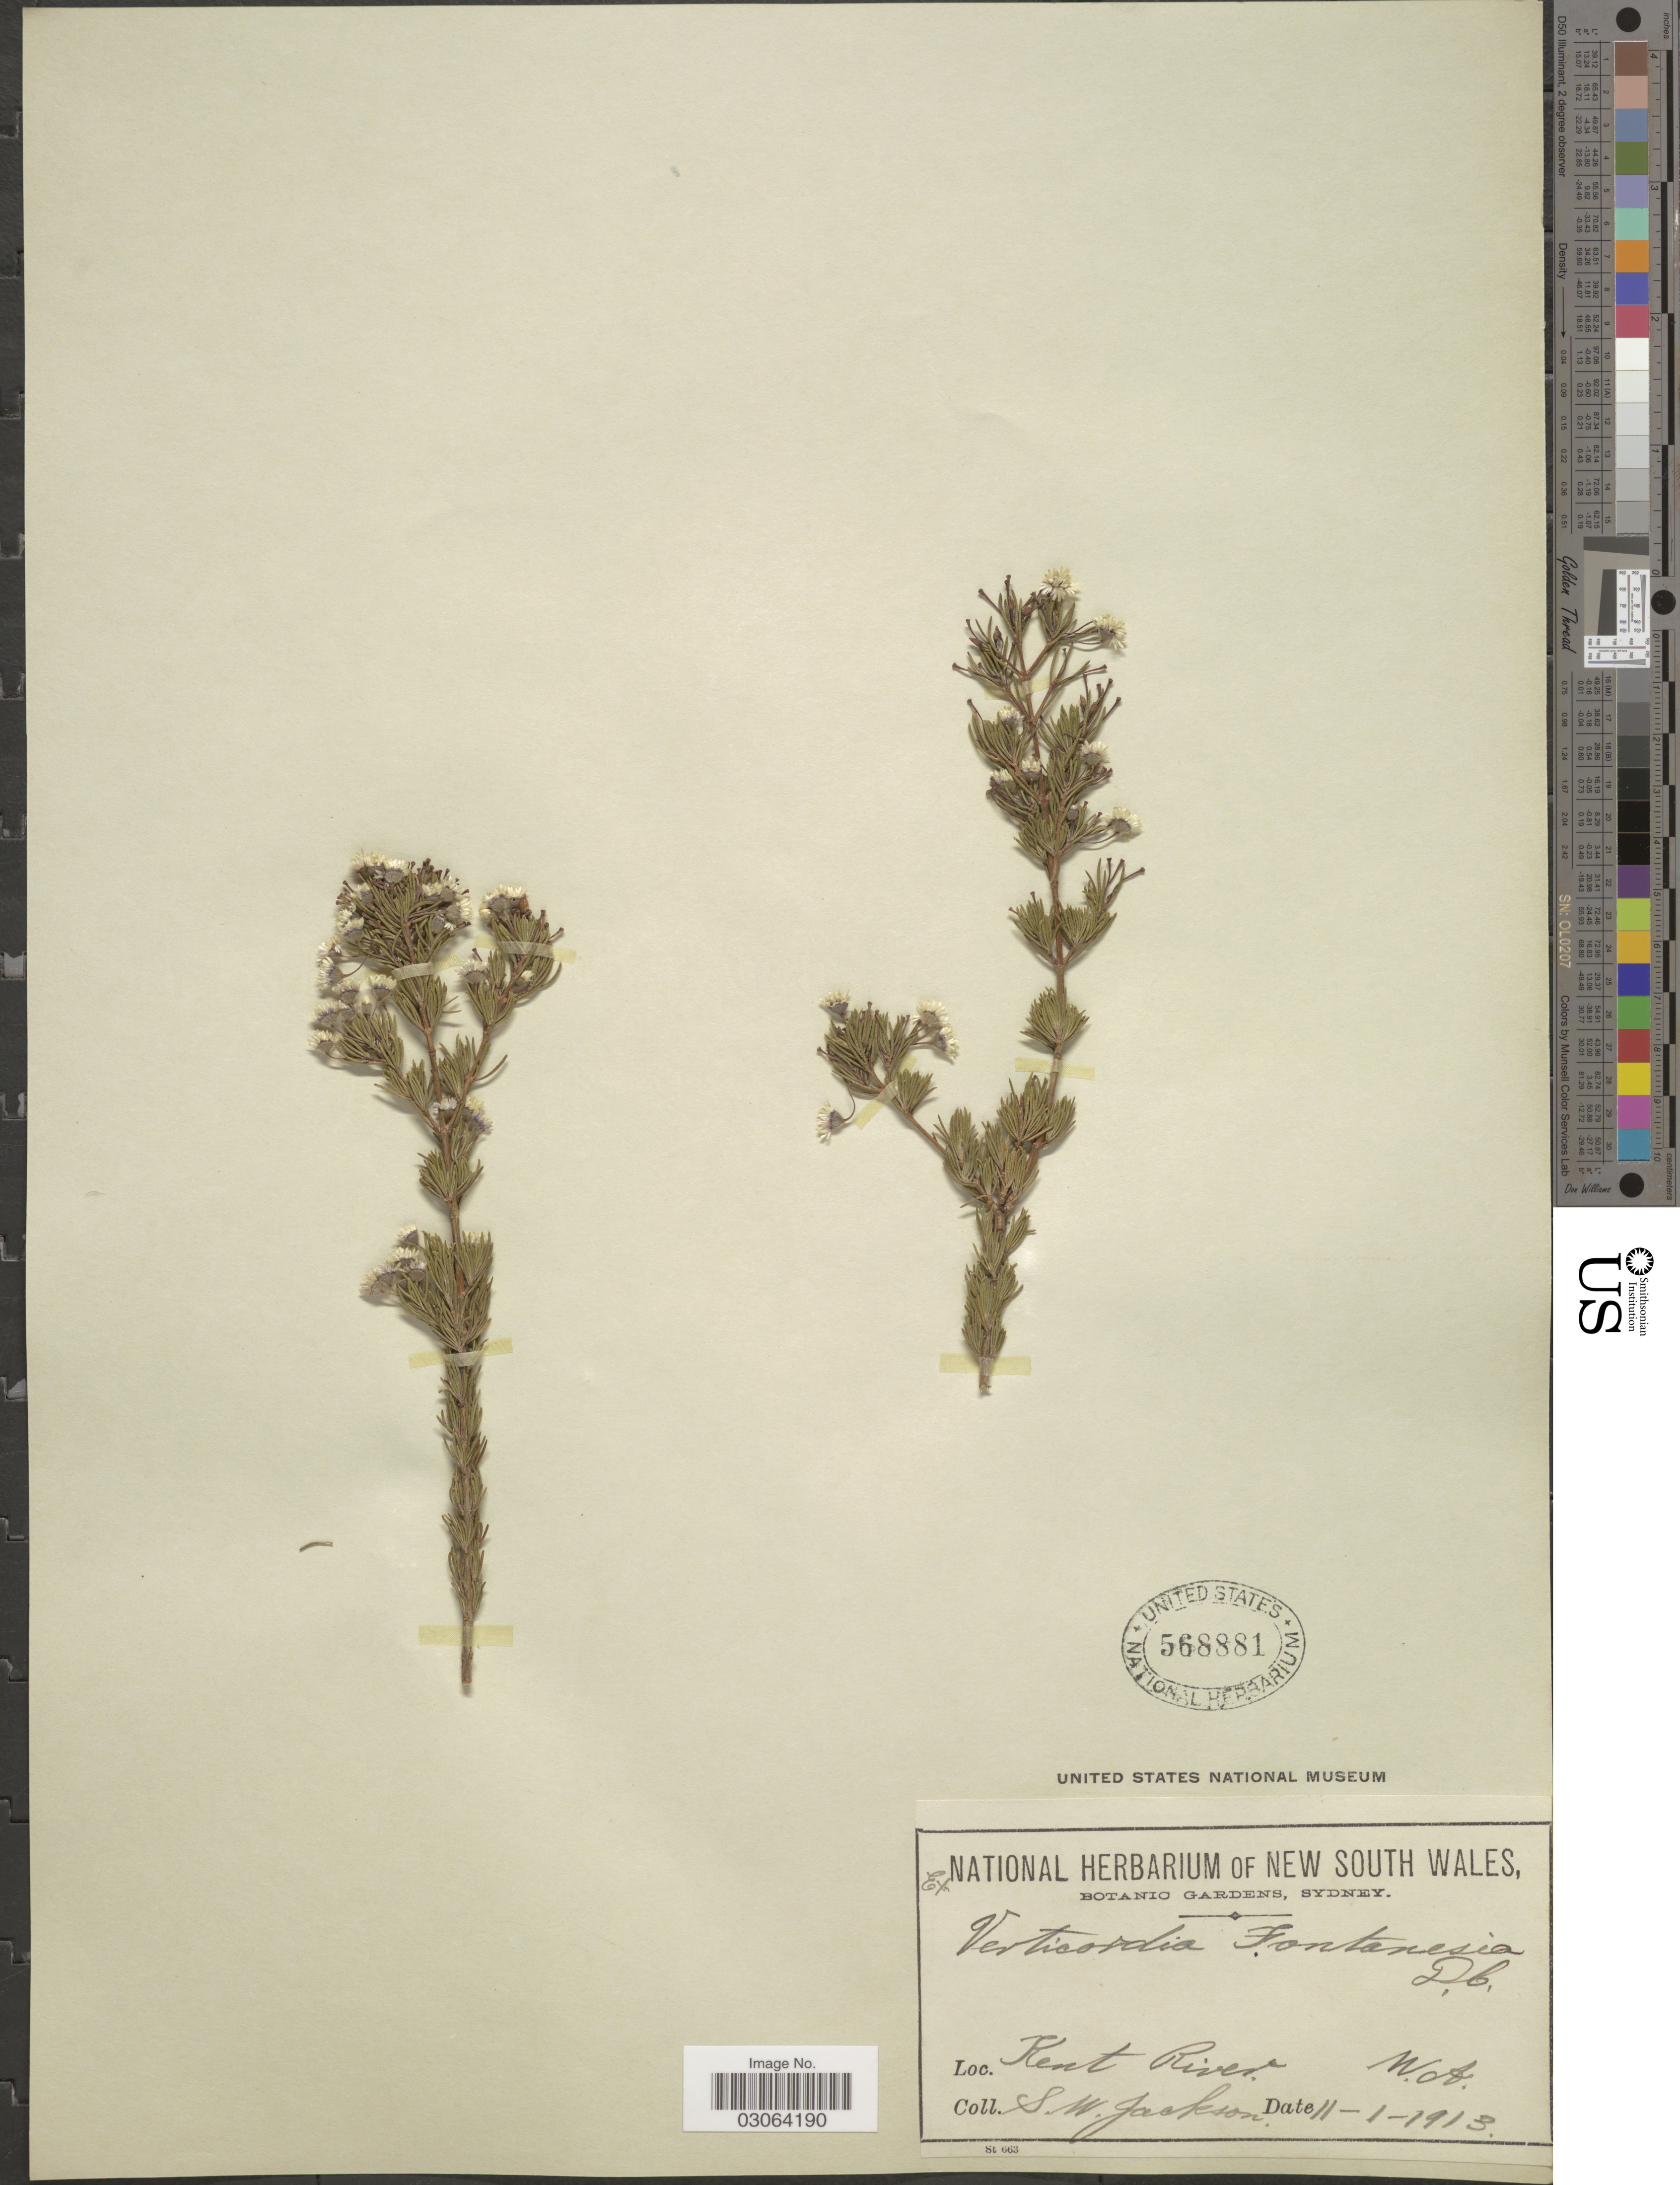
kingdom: Plantae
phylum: Tracheophyta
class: Magnoliopsida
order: Myrtales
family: Myrtaceae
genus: Verticordia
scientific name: Verticordia fontanesii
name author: DC.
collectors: Jackson, S. W.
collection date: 1913-01-11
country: Australia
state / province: Western Australia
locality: Kent River.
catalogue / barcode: US 568881